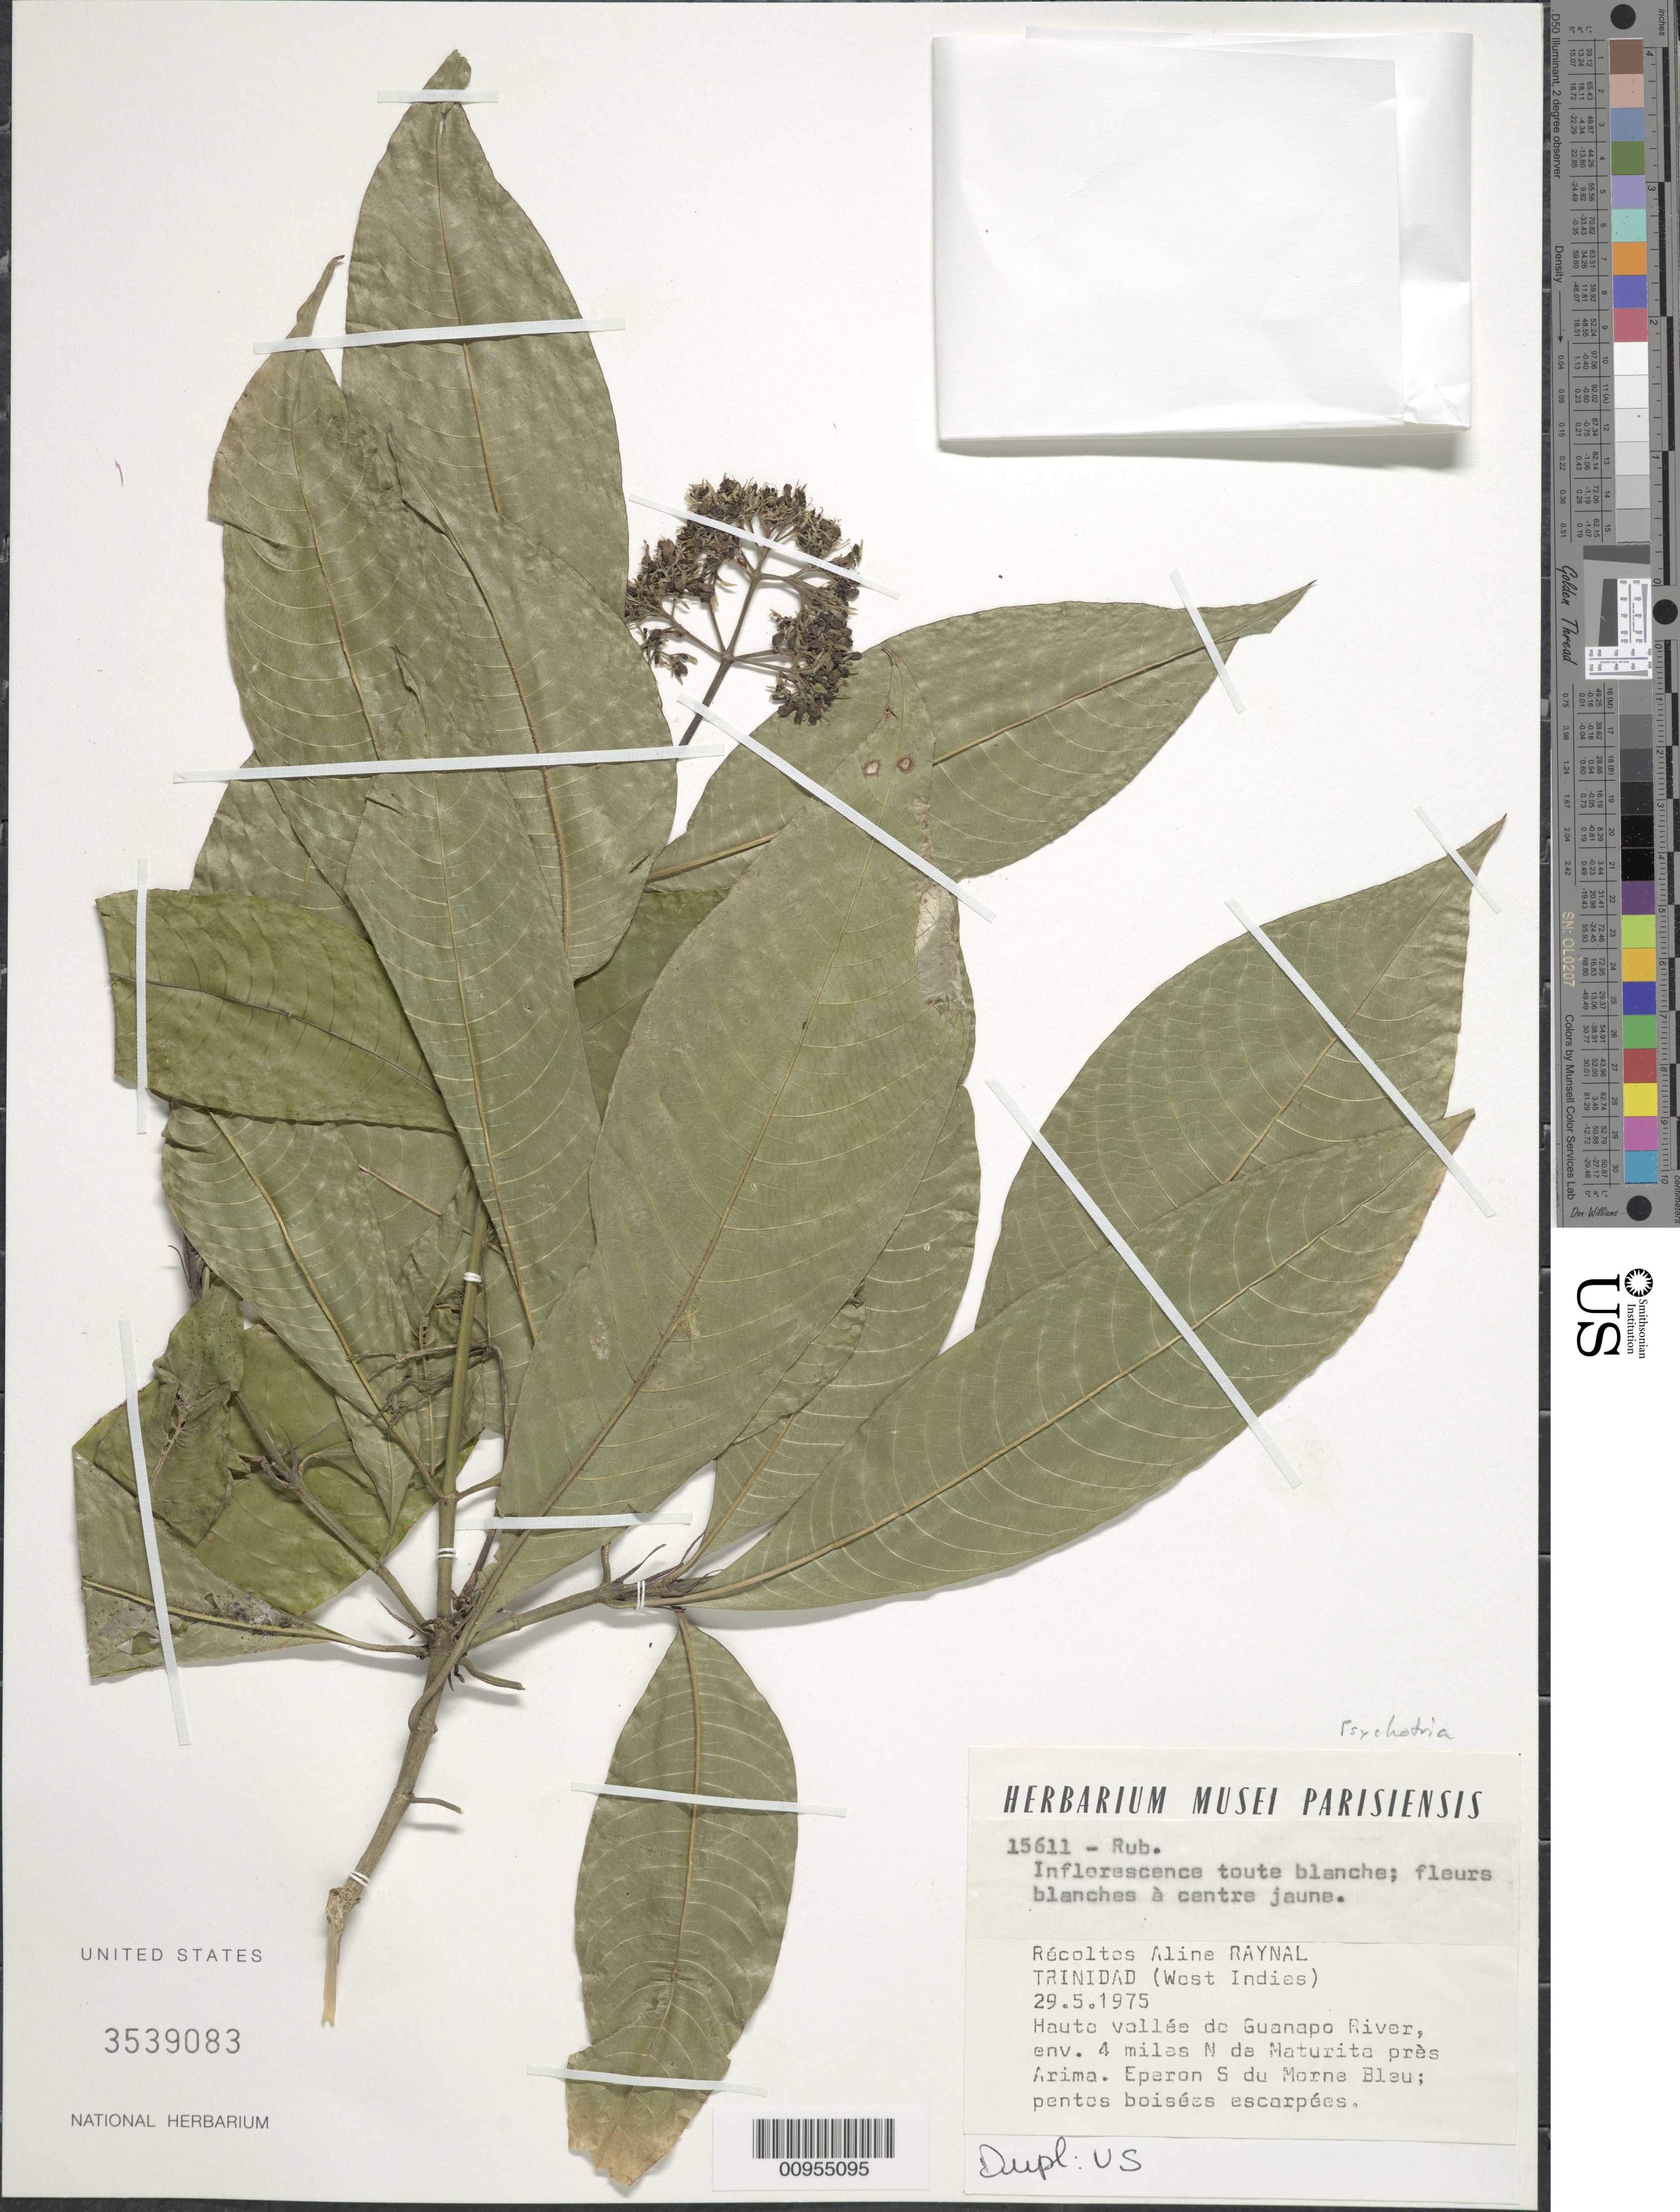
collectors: A. M. Raynal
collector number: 15611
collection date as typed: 29 May 1975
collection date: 1975-05-29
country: Trinidad and Tobago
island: Trinidad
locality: Haute vallée do Guanapo River, env. 4 mi. N de Maturita prés Arima. Eperon S du Morne Bleu.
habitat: Pentes boisées escarpées.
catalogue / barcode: US 3539083